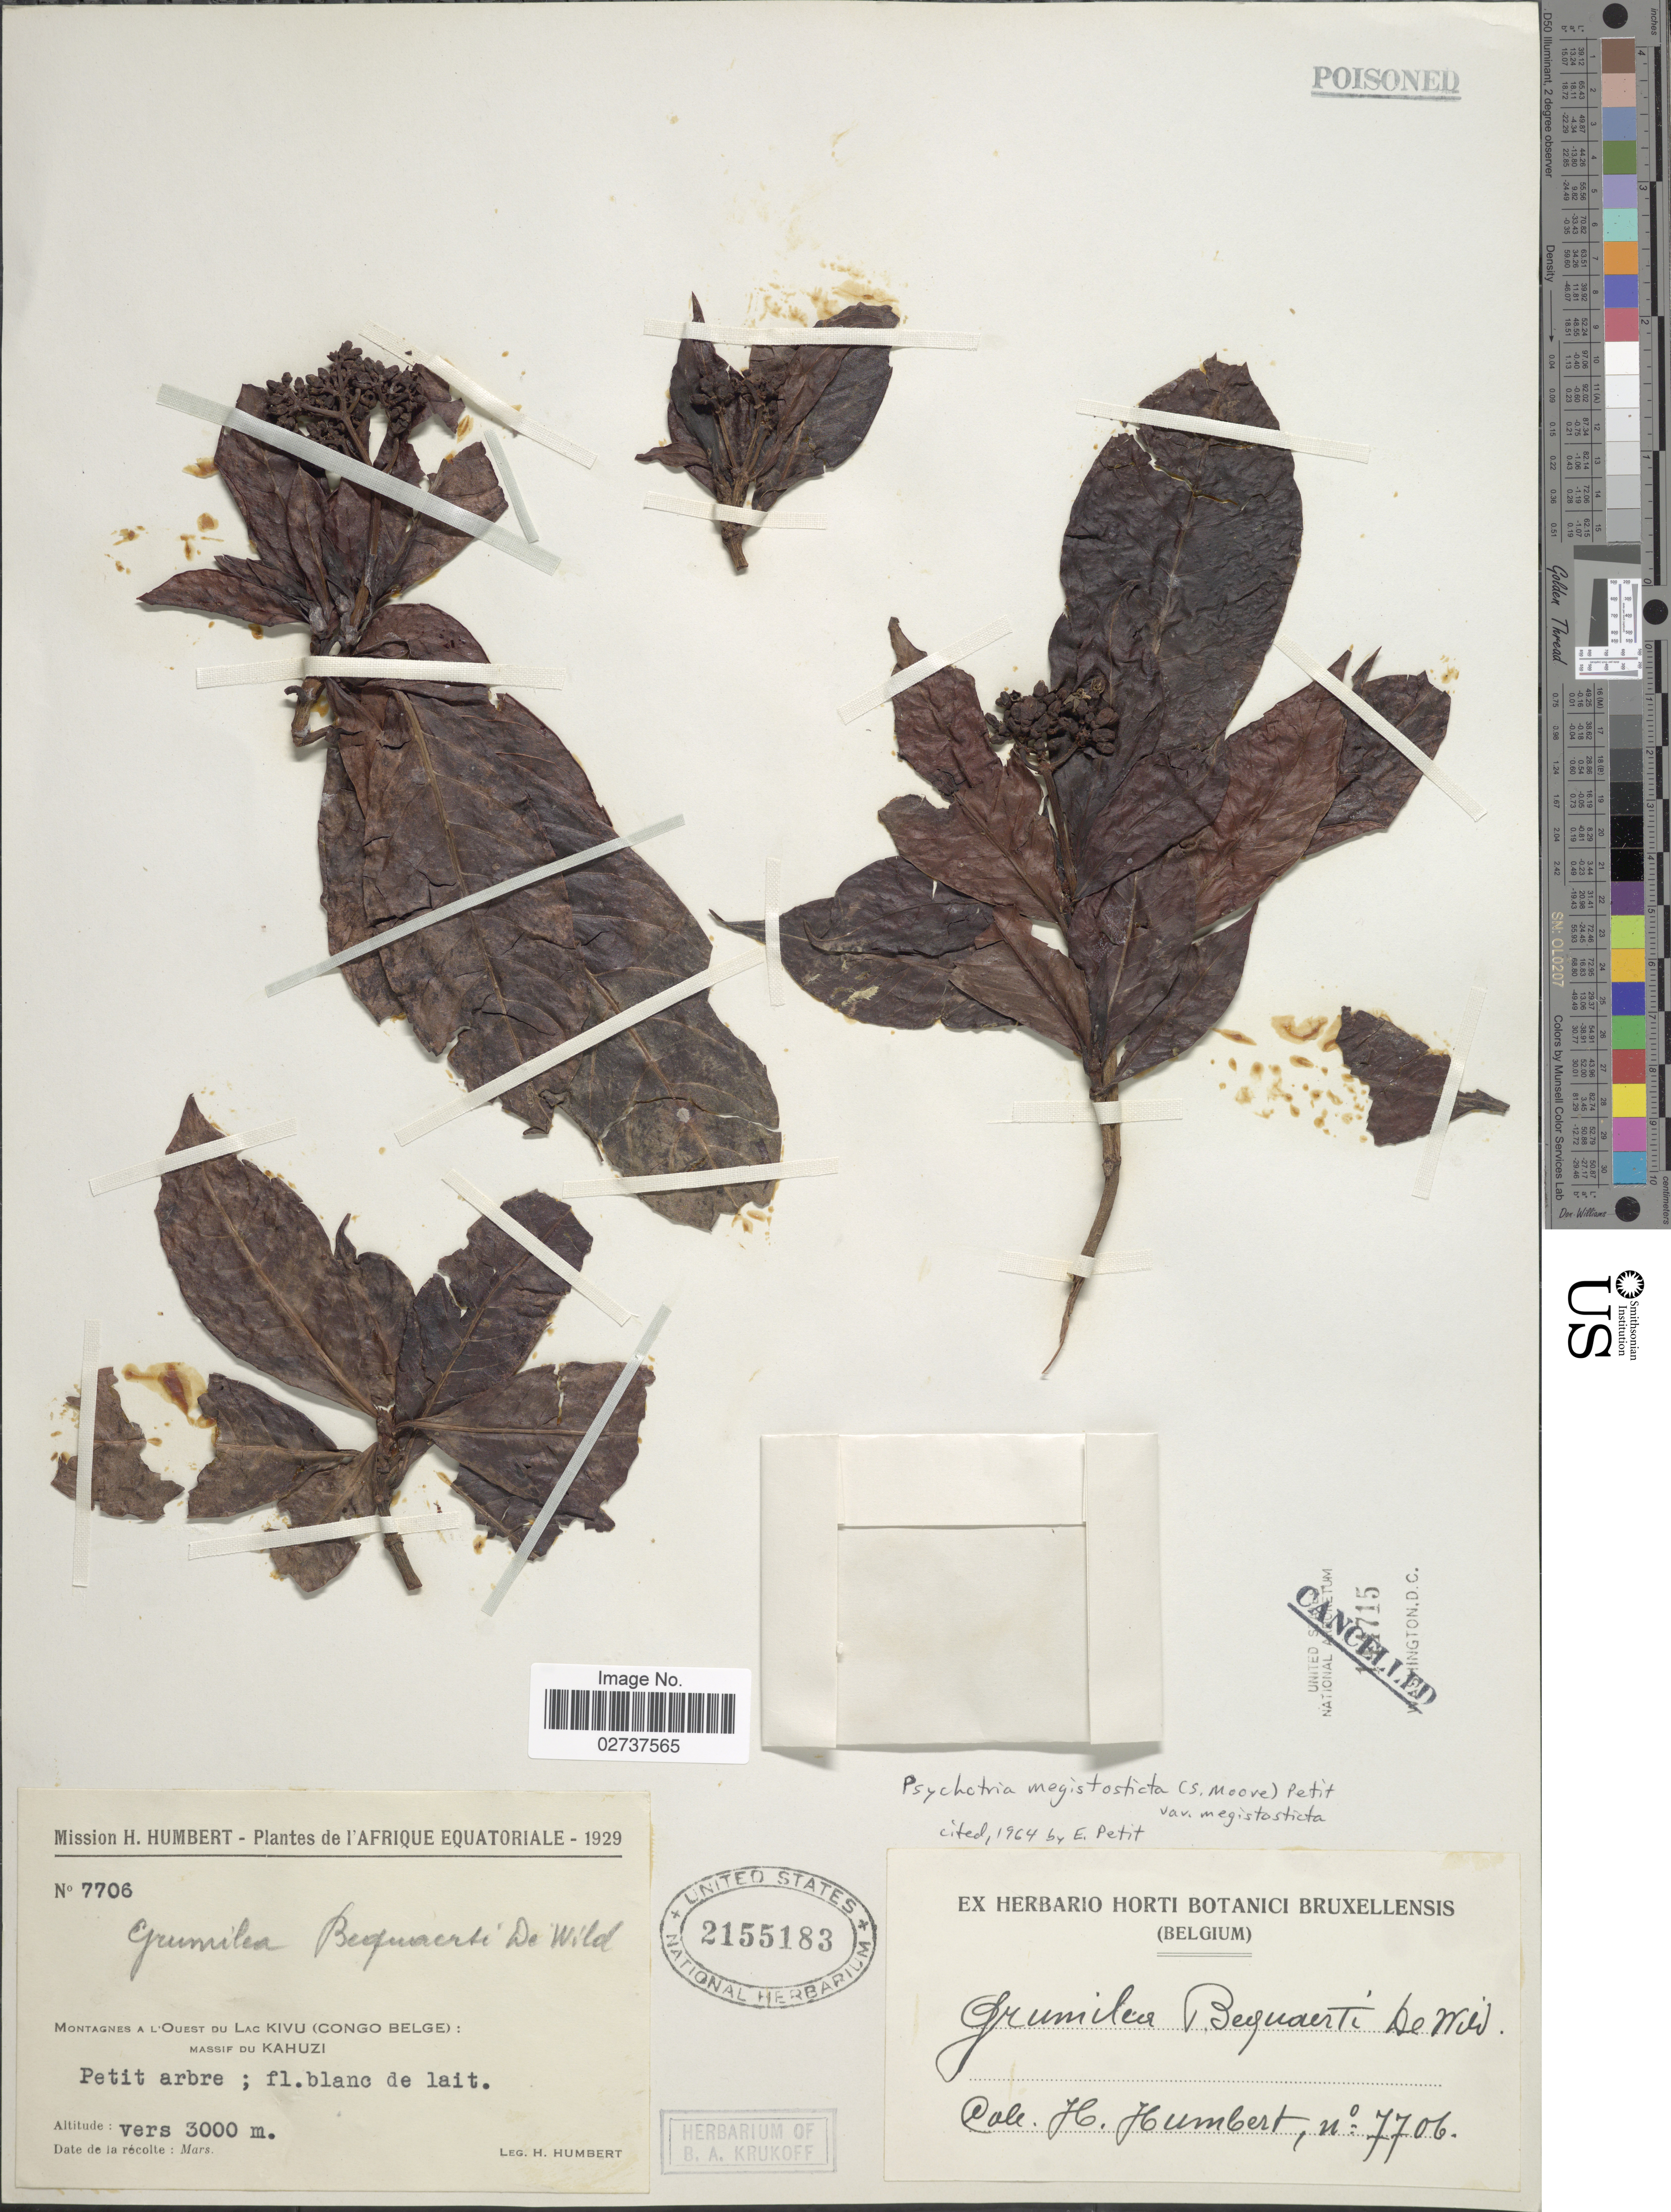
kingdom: Plantae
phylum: Tracheophyta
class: Magnoliopsida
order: Gentianales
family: Rubiaceae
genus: Psychotria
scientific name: Psychotria megistosticta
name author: (S. Moore) E.M.A. Petit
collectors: H. Humbert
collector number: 7706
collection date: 1929-03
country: Congo, Democratic Republic of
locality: L'Afrique Equatoriale, Montagnes a L'Ouest du Lac Kivu (Congo Belge): Massif du Kahuzi.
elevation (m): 3000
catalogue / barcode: US 2155183